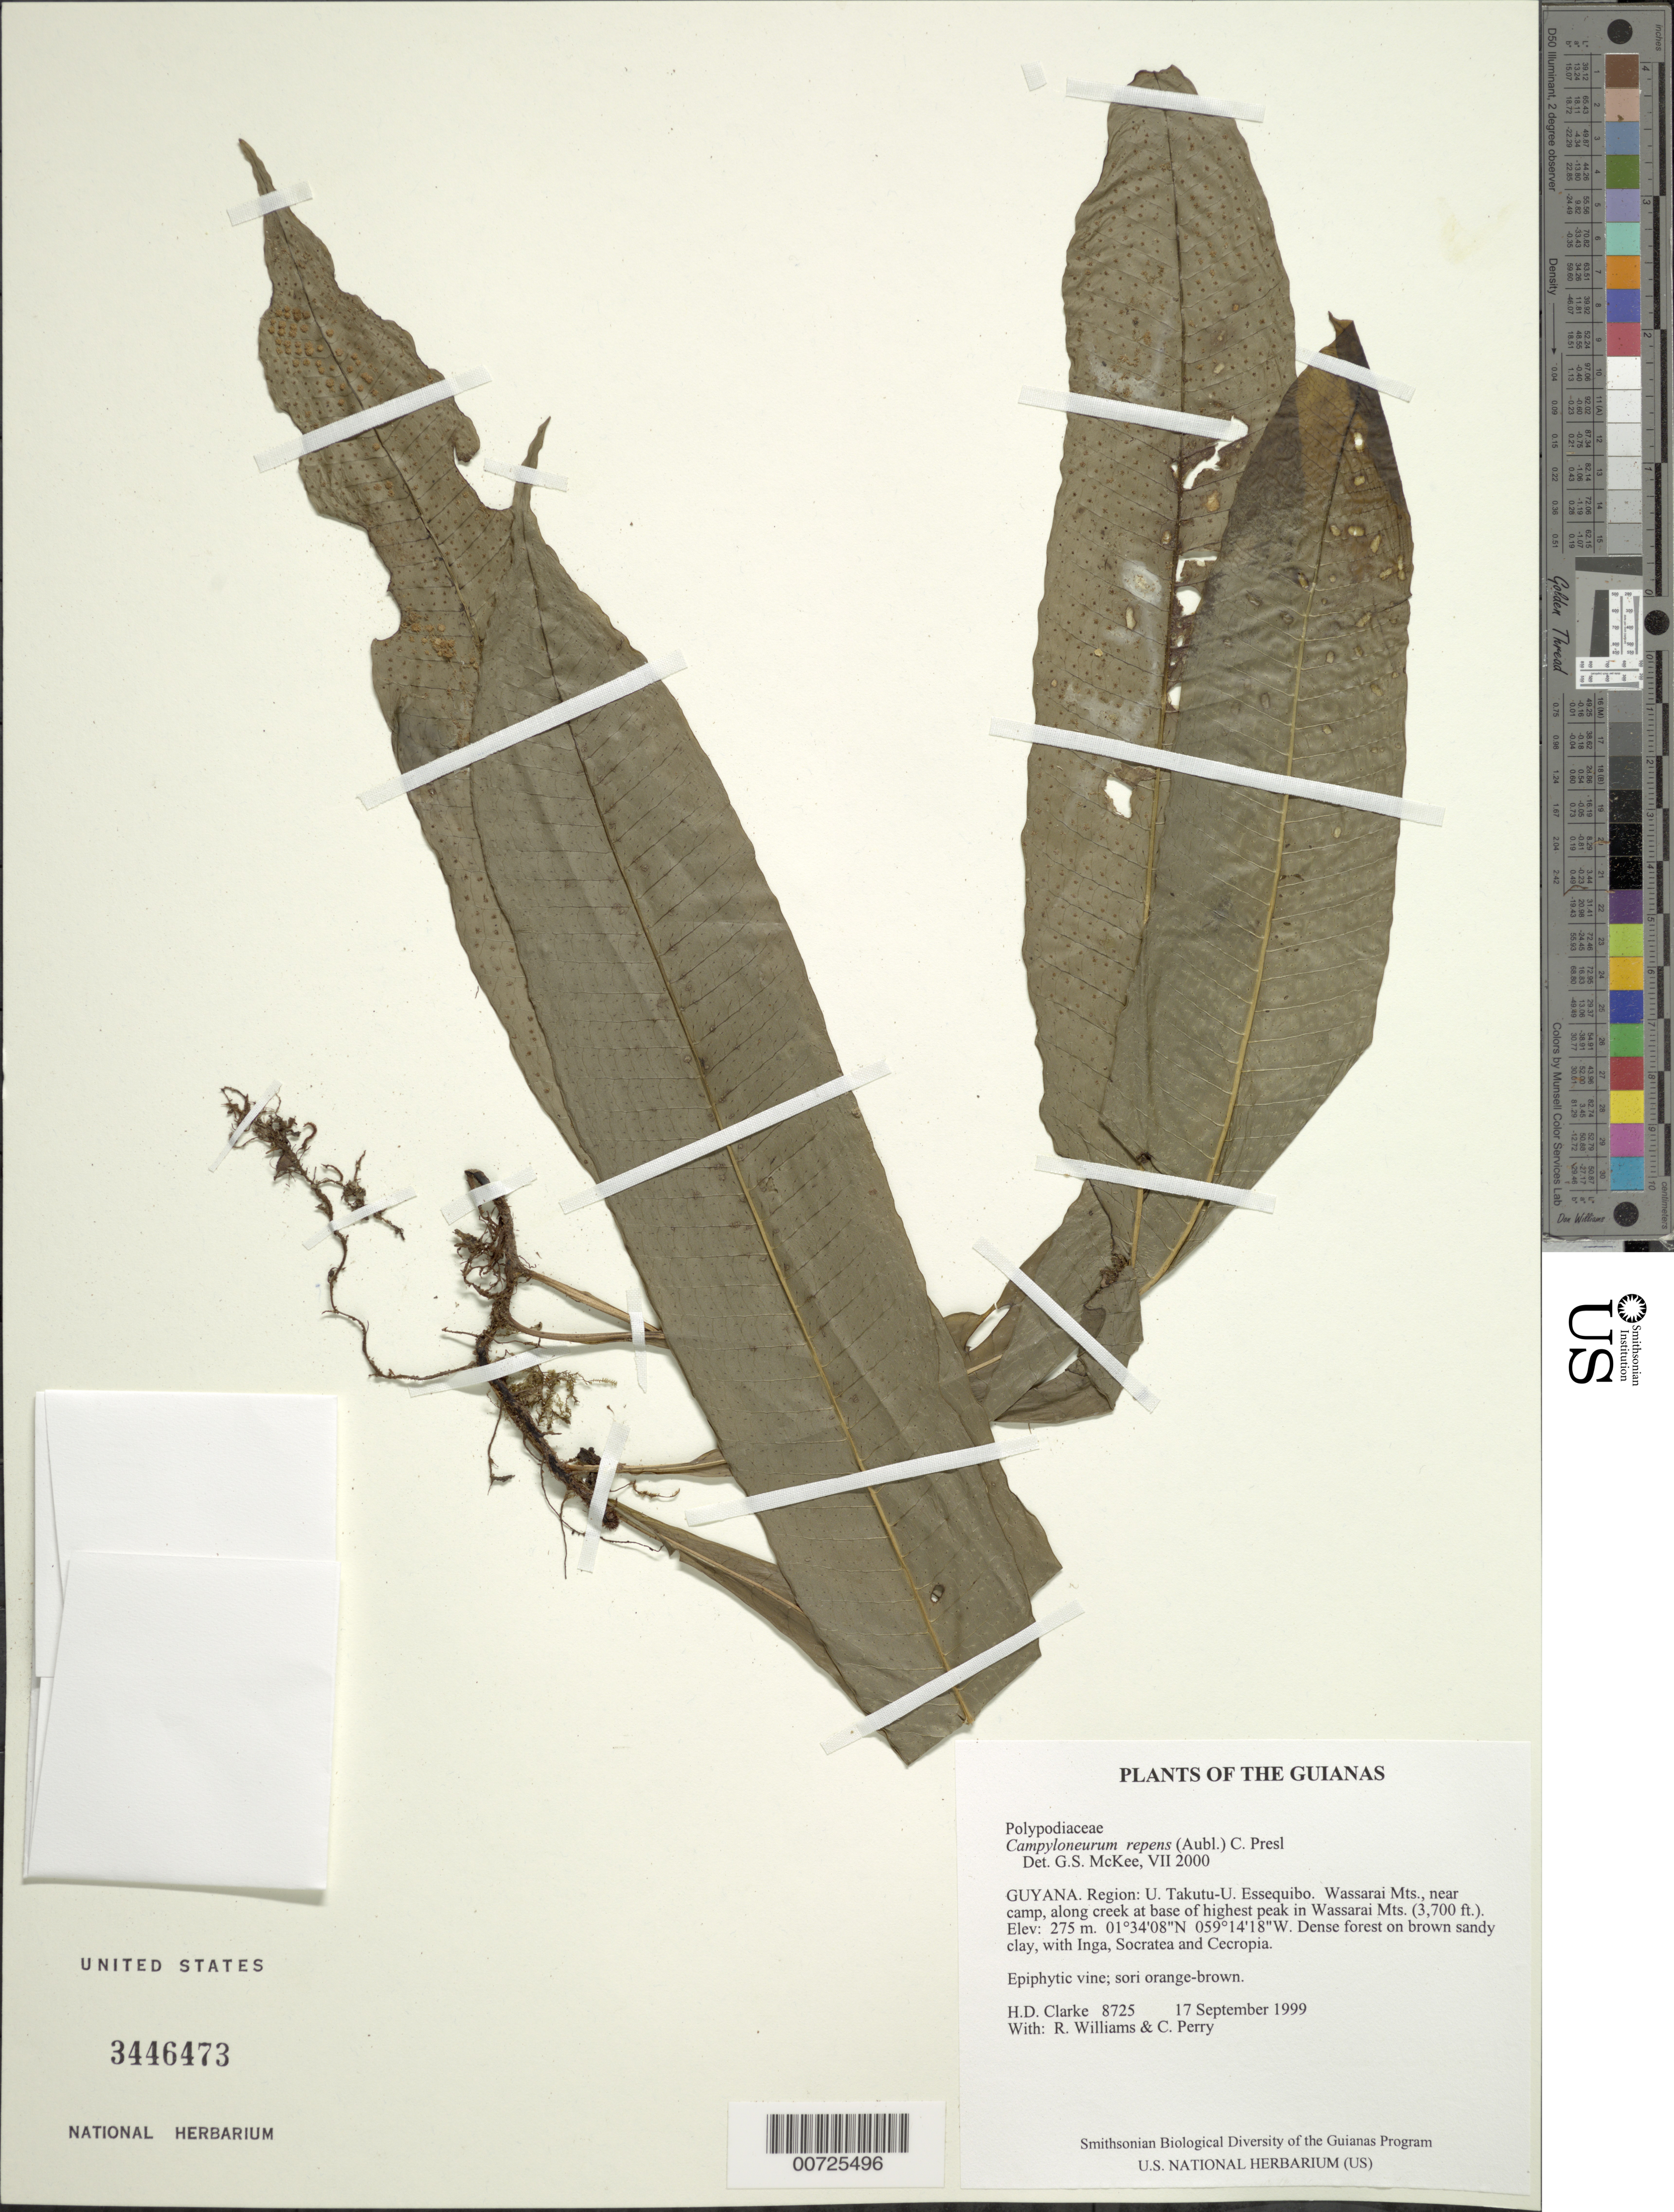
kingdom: Plantae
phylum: Tracheophyta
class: Polypodiopsida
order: Polypodiales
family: Polypodiaceae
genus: Campyloneurum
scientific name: Campyloneurum repens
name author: (Aubl.) C. Presl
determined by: McKee, G. S., (US), NMNH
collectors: H. D. Clarke, R. Williams & C. Perry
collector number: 8725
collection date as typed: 17 September 1999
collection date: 1999-09-17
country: Guyana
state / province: U. Takutu-U. Essequibo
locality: Wassarai Mts., near camp, along creek at base of highest peak in Wassarai Mts. (3,700 ft.)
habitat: Dense forest on brown sandy clay, with Inga, Socratea and Cecropia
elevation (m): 275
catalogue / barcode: US 3446473